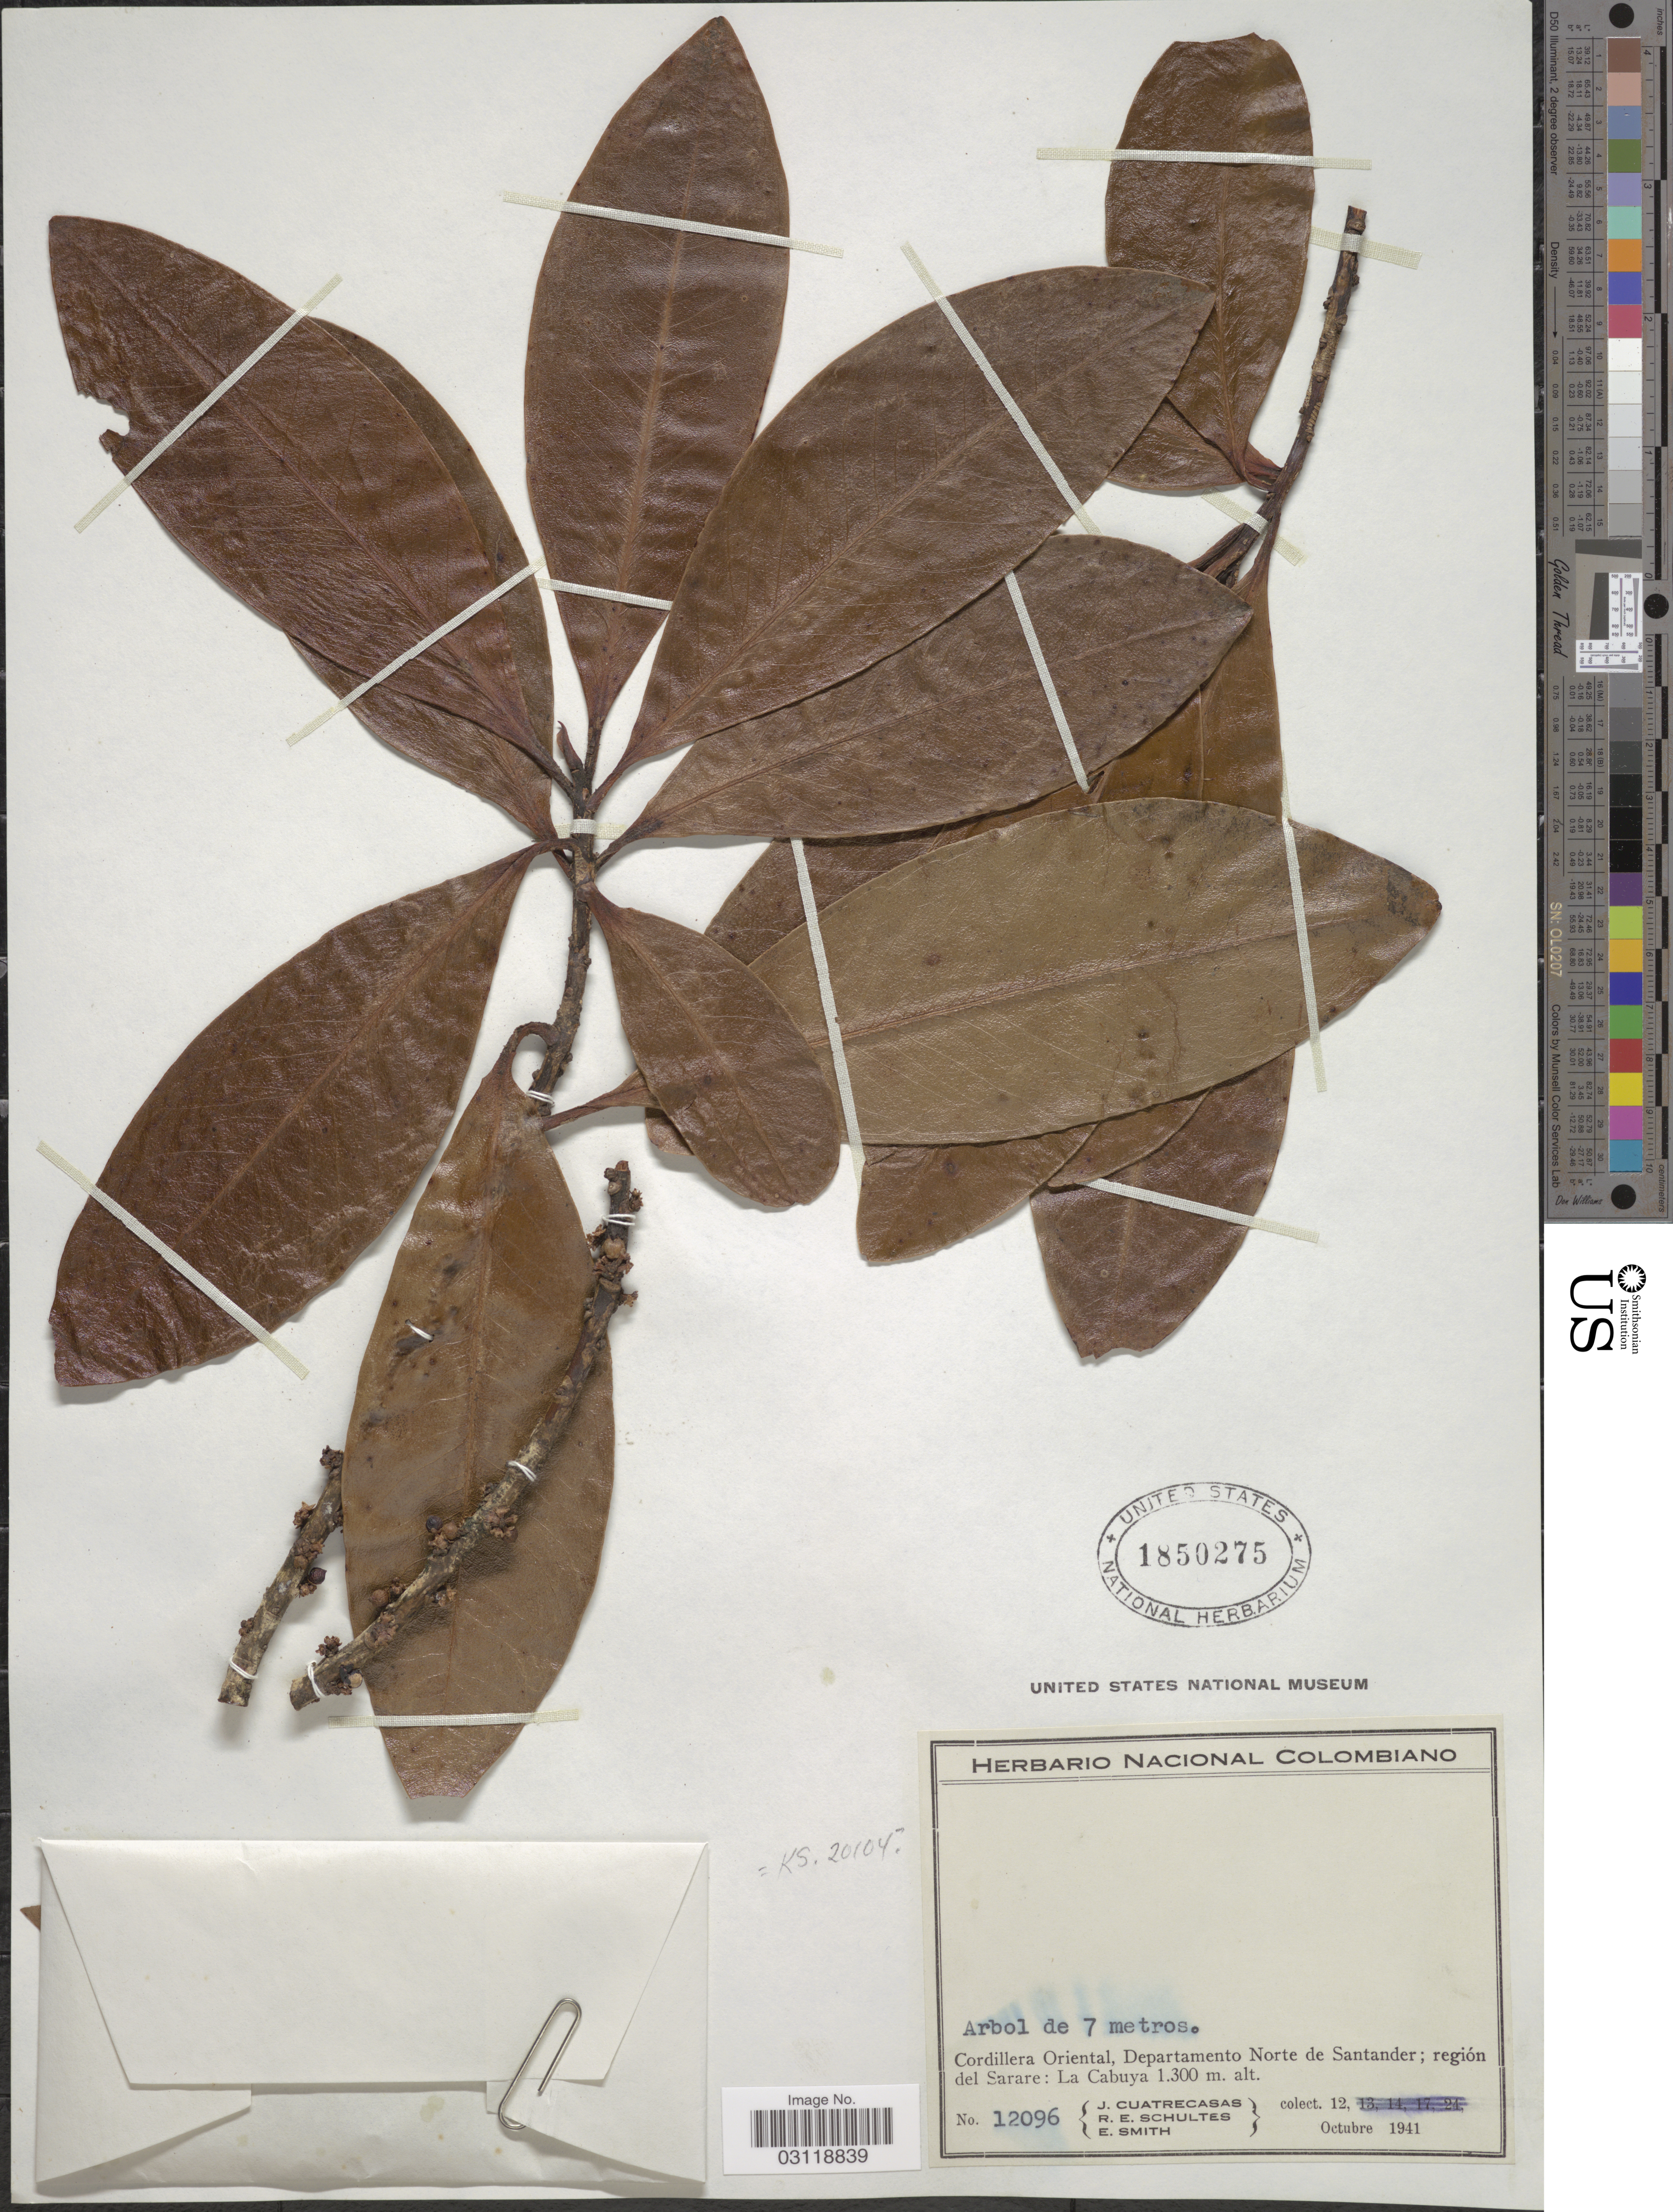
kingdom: Plantae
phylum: Tracheophyta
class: Magnoliopsida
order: Ericales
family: Primulaceae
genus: Rapanea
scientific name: Rapanea sp.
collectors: J. Cuatrecasas, R. E. Schultes & E. Smith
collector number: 12096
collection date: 1941-10-12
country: Colombia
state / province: Norte de Santander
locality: Cordillera Oriental, Departamento Norte de Santander; región del Sarare: La Cabuya.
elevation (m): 1300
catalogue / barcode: US 1850275